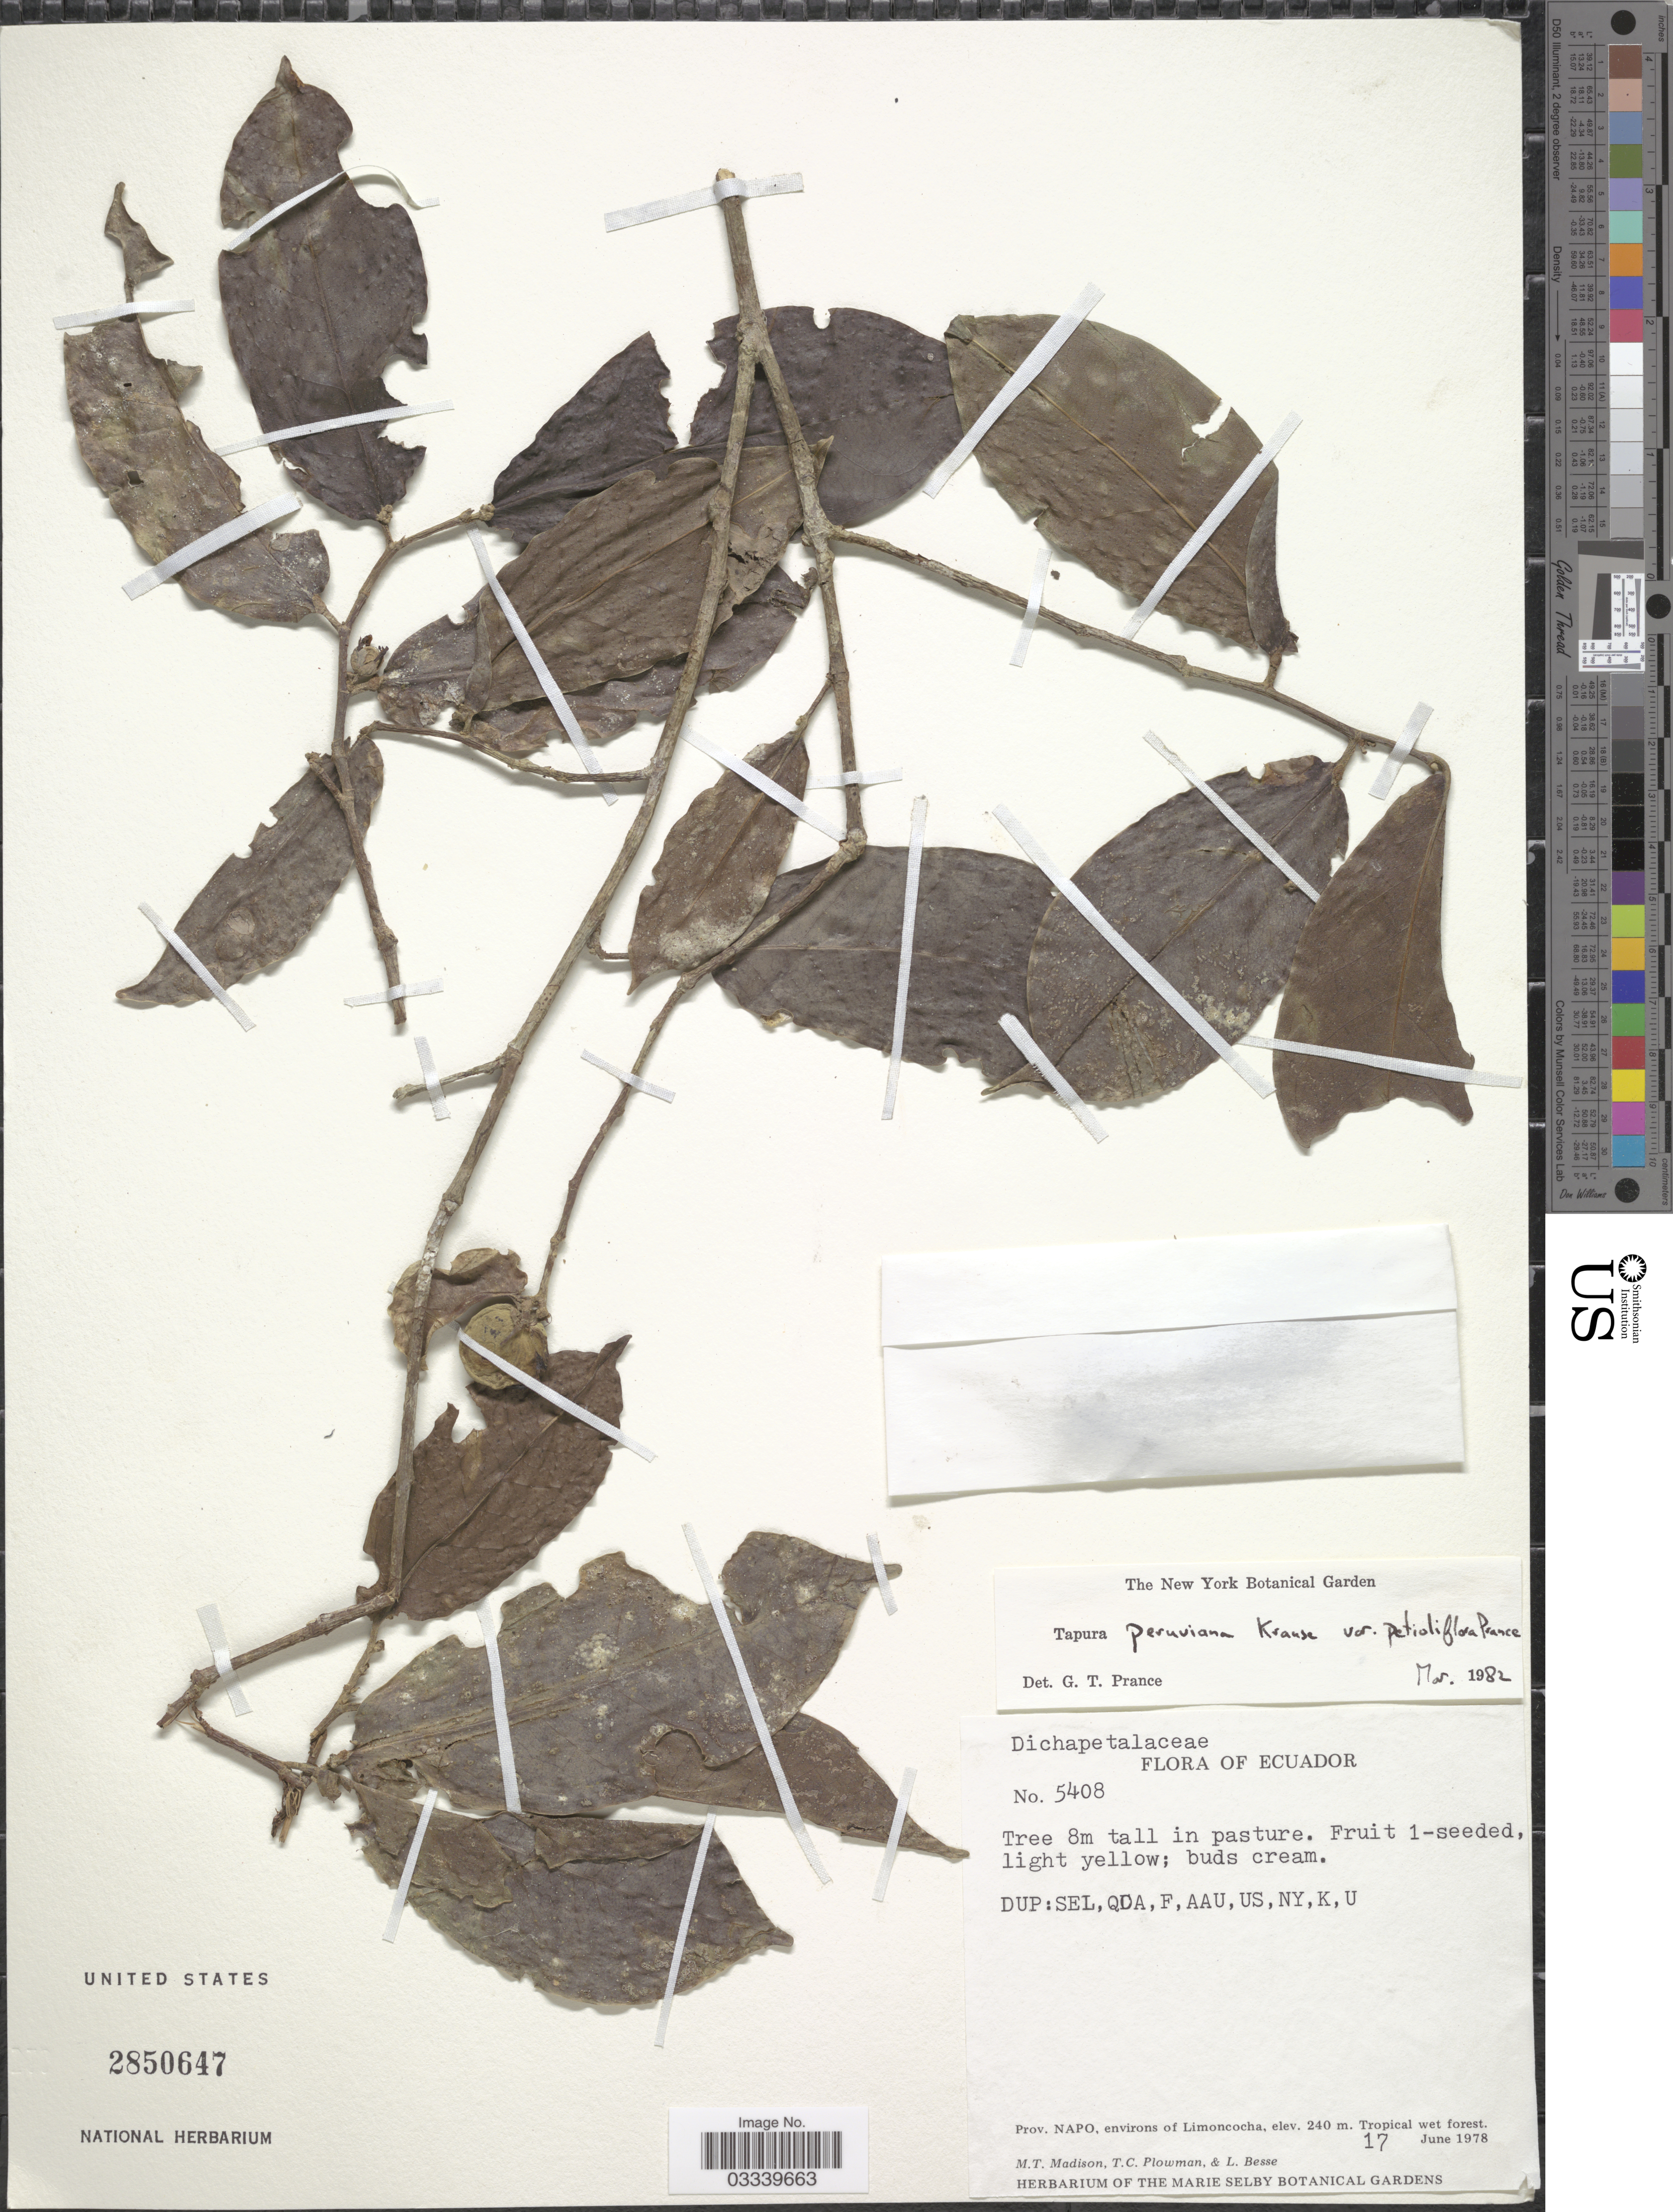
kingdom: Plantae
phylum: Tracheophyta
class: Magnoliopsida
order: Malpighiales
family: Dichapetalaceae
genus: Tapura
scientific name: Tapura peruviana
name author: K. Krause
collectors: M. T. Madison, T. Plowman & L. Besse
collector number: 5408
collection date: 1978-06-17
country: Ecuador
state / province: Napo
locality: Environs of Limoncocha.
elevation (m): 240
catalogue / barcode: US 2850647